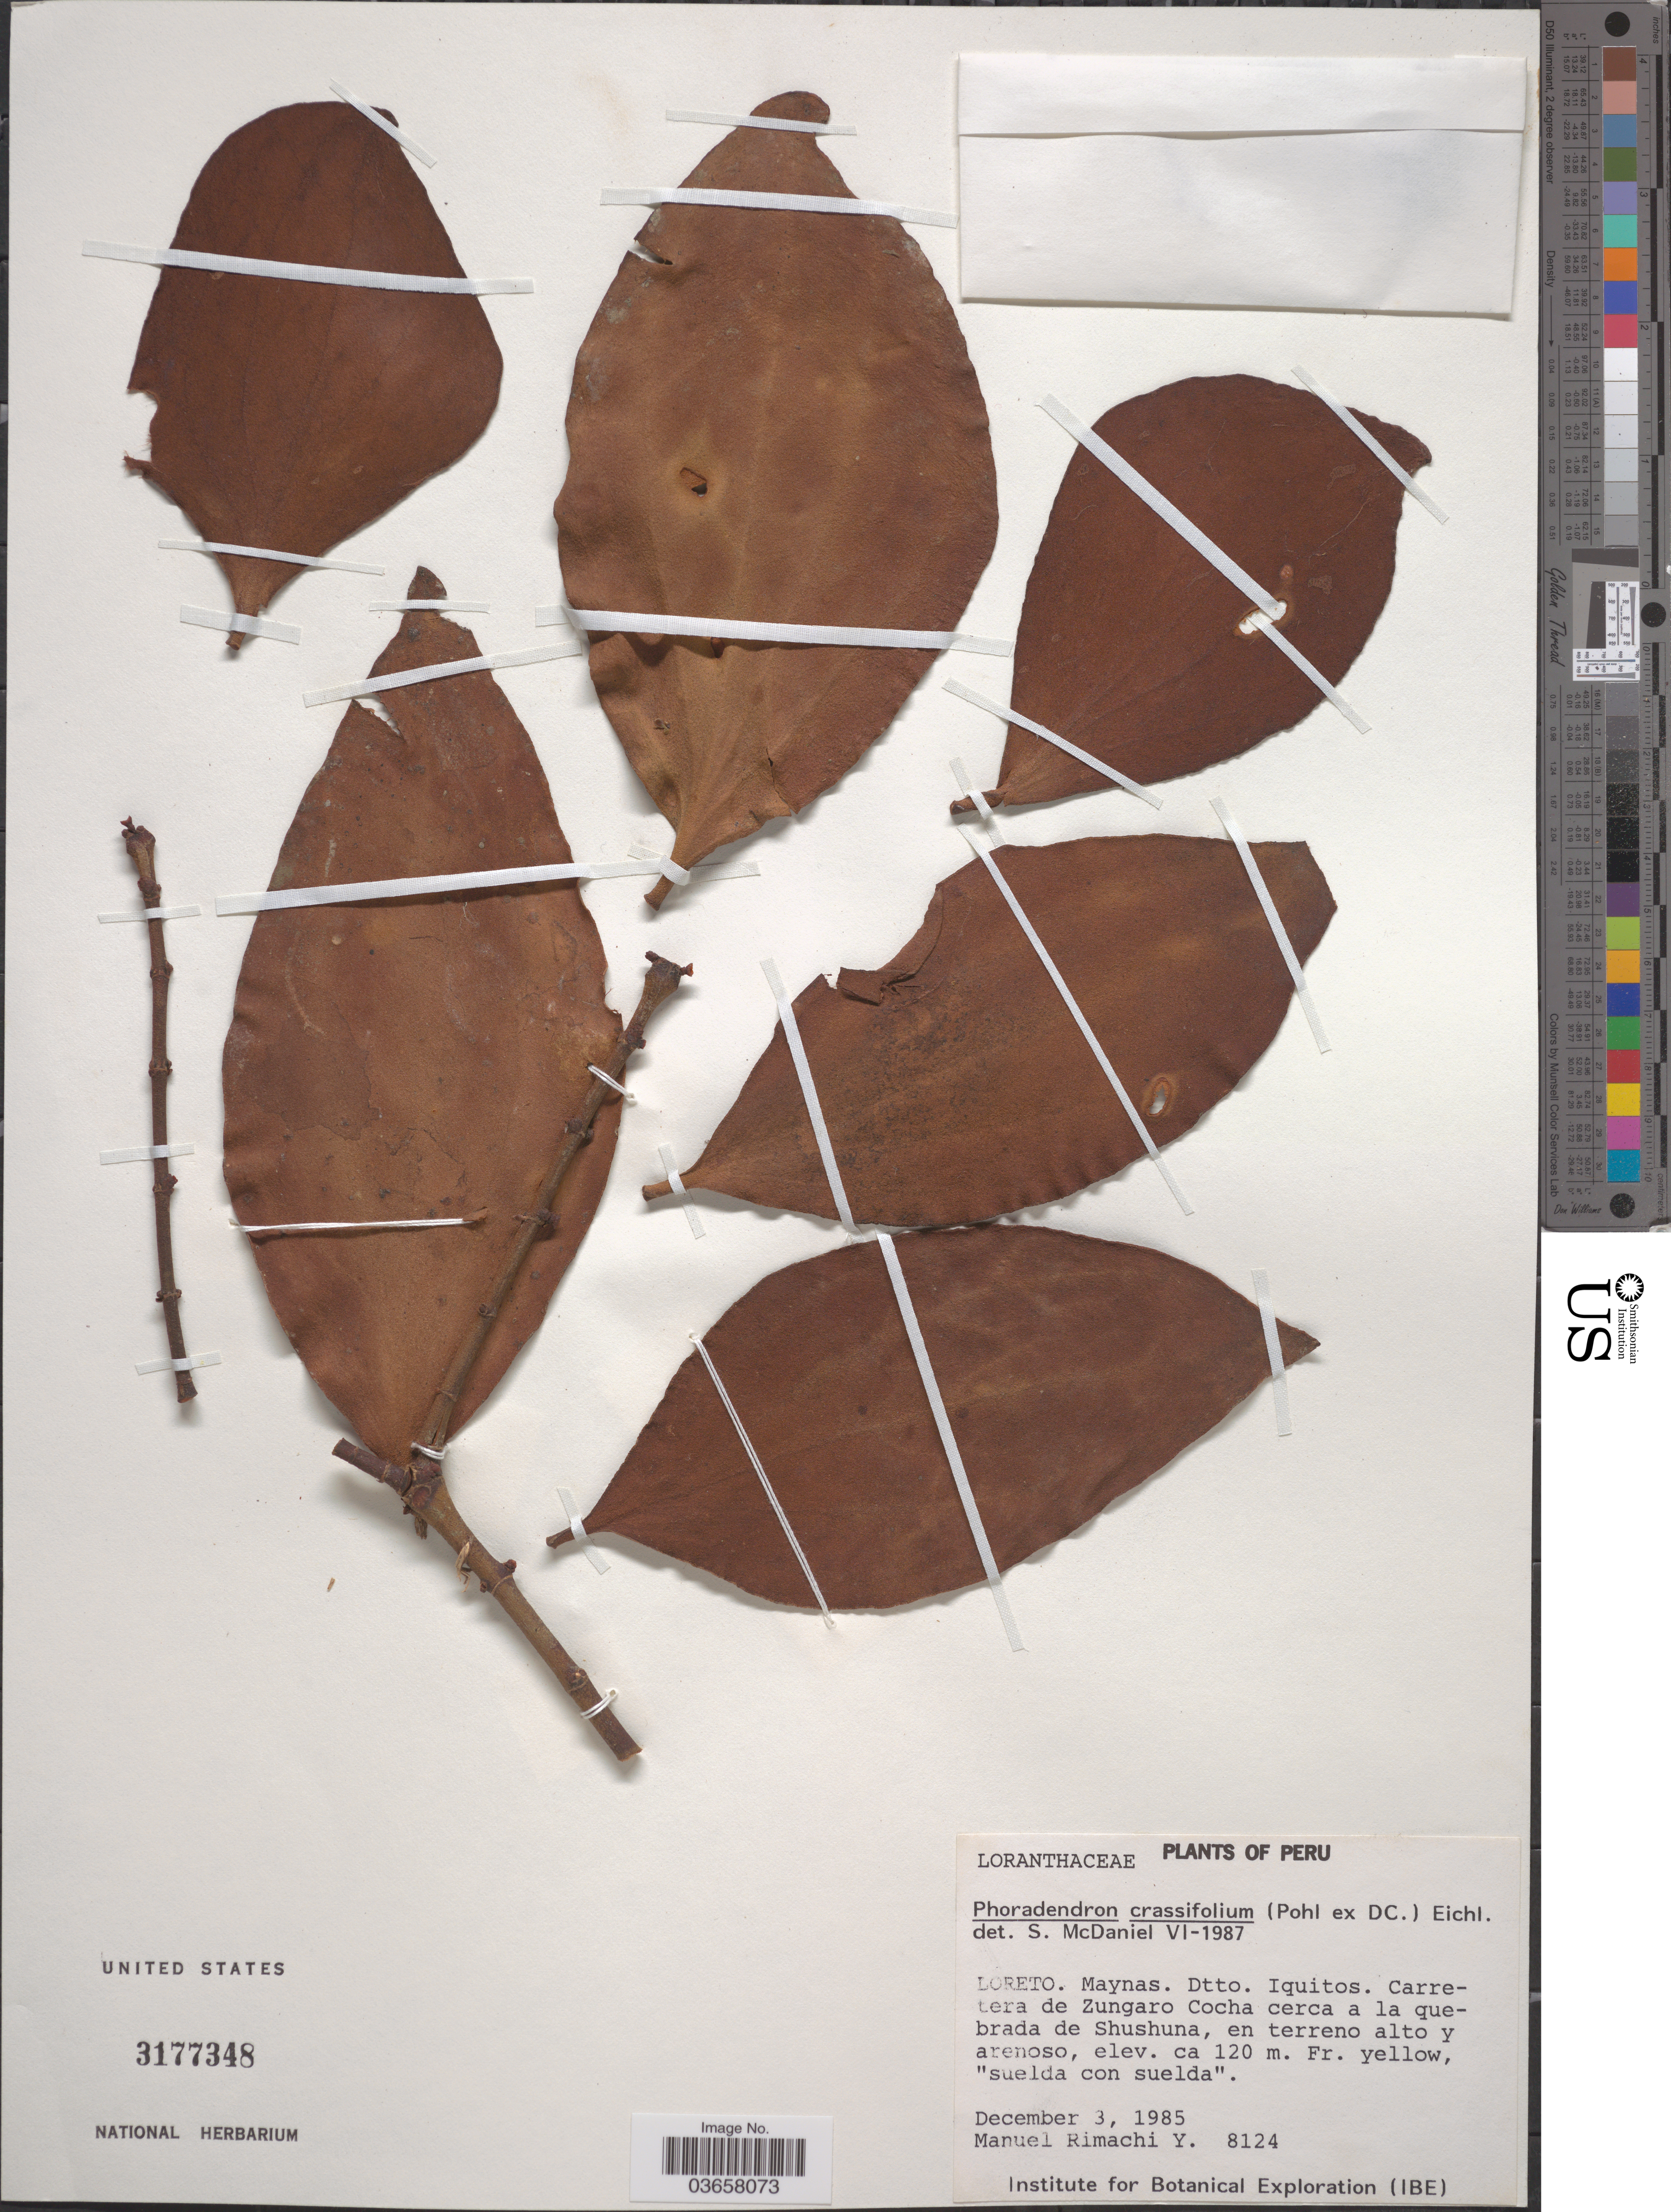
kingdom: Plantae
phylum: Tracheophyta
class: Magnoliopsida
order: Santalales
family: Viscaceae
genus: Phoradendron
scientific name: Phoradendron crassifolium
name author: (Pohl ex DC.) Eichler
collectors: M. Rimachi Y.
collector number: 8124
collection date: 1985-12-03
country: Peru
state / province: Loreto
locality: Maynas. Dtto. Iquitos. Carretera de Zungaro Cocha cerca a la quebrada de Shushuna, en terreno alto y arenoso.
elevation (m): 120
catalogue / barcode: US 3177348